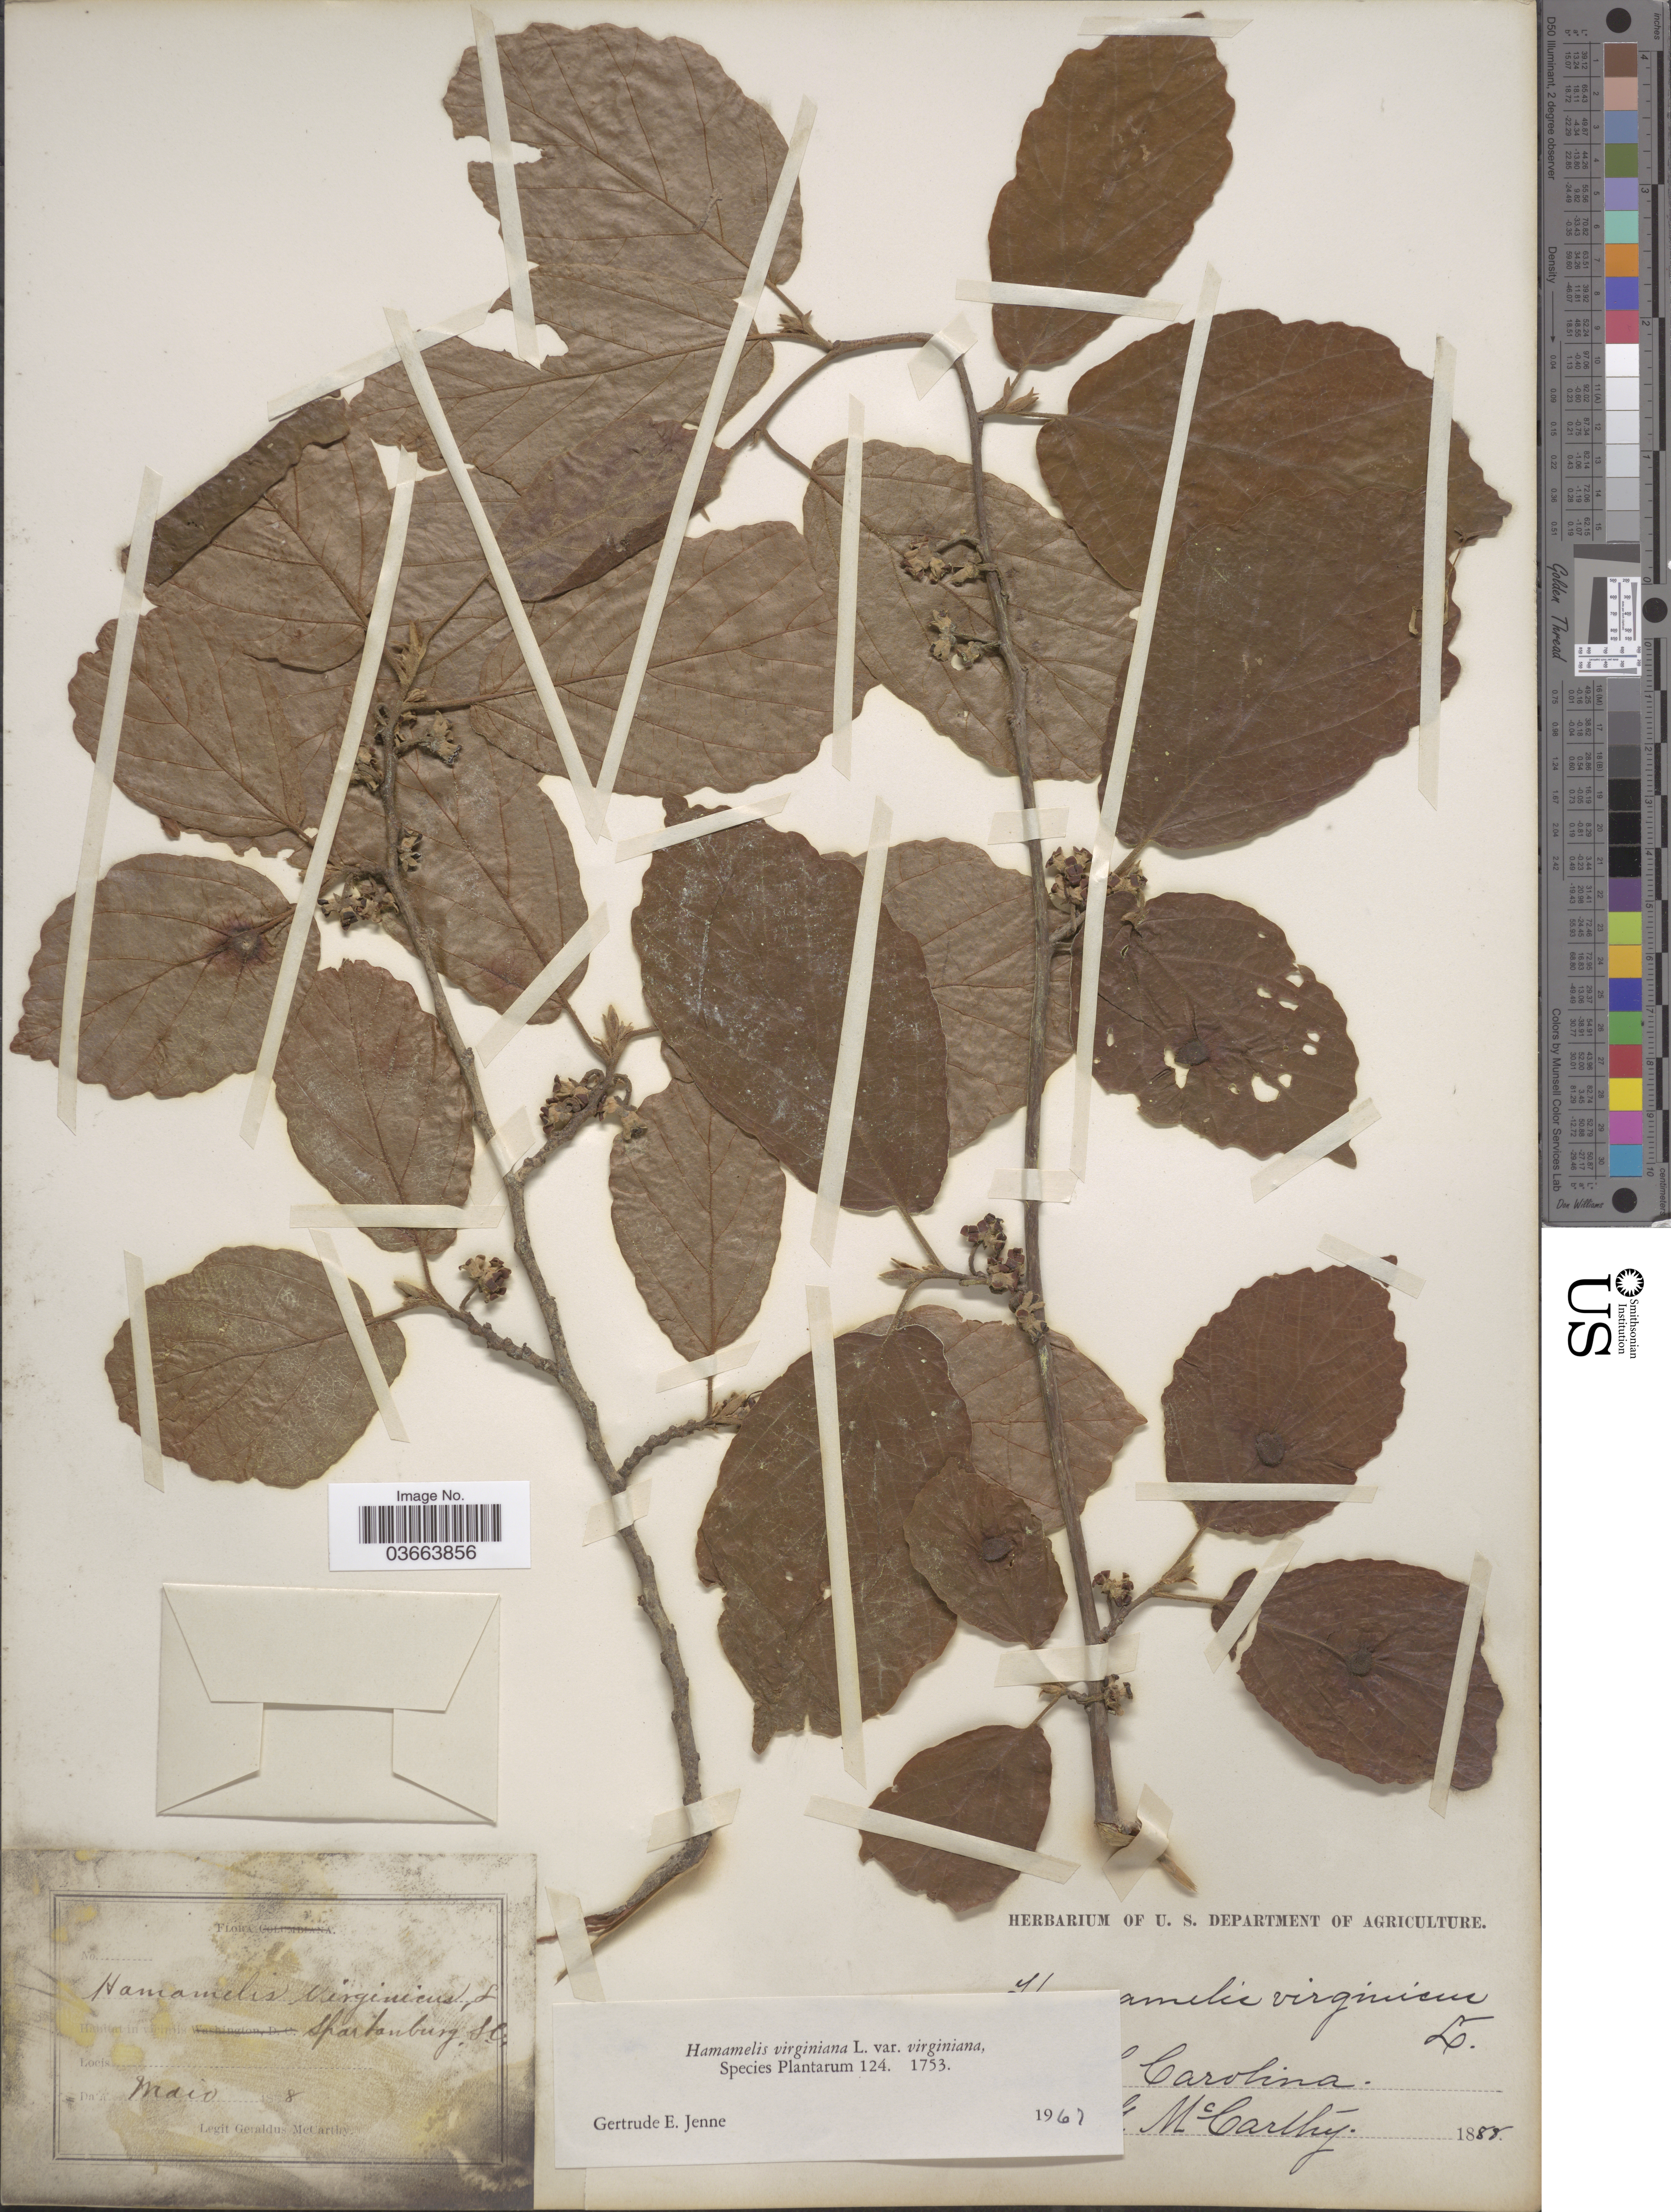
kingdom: Plantae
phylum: Tracheophyta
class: Magnoliopsida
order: Saxifragales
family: Hamamelidaceae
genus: Hamamelis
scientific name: Hamamelis virginiana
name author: L.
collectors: M. McCarthy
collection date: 1888-05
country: United States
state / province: South Carolina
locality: In viciniis Spartanburg.